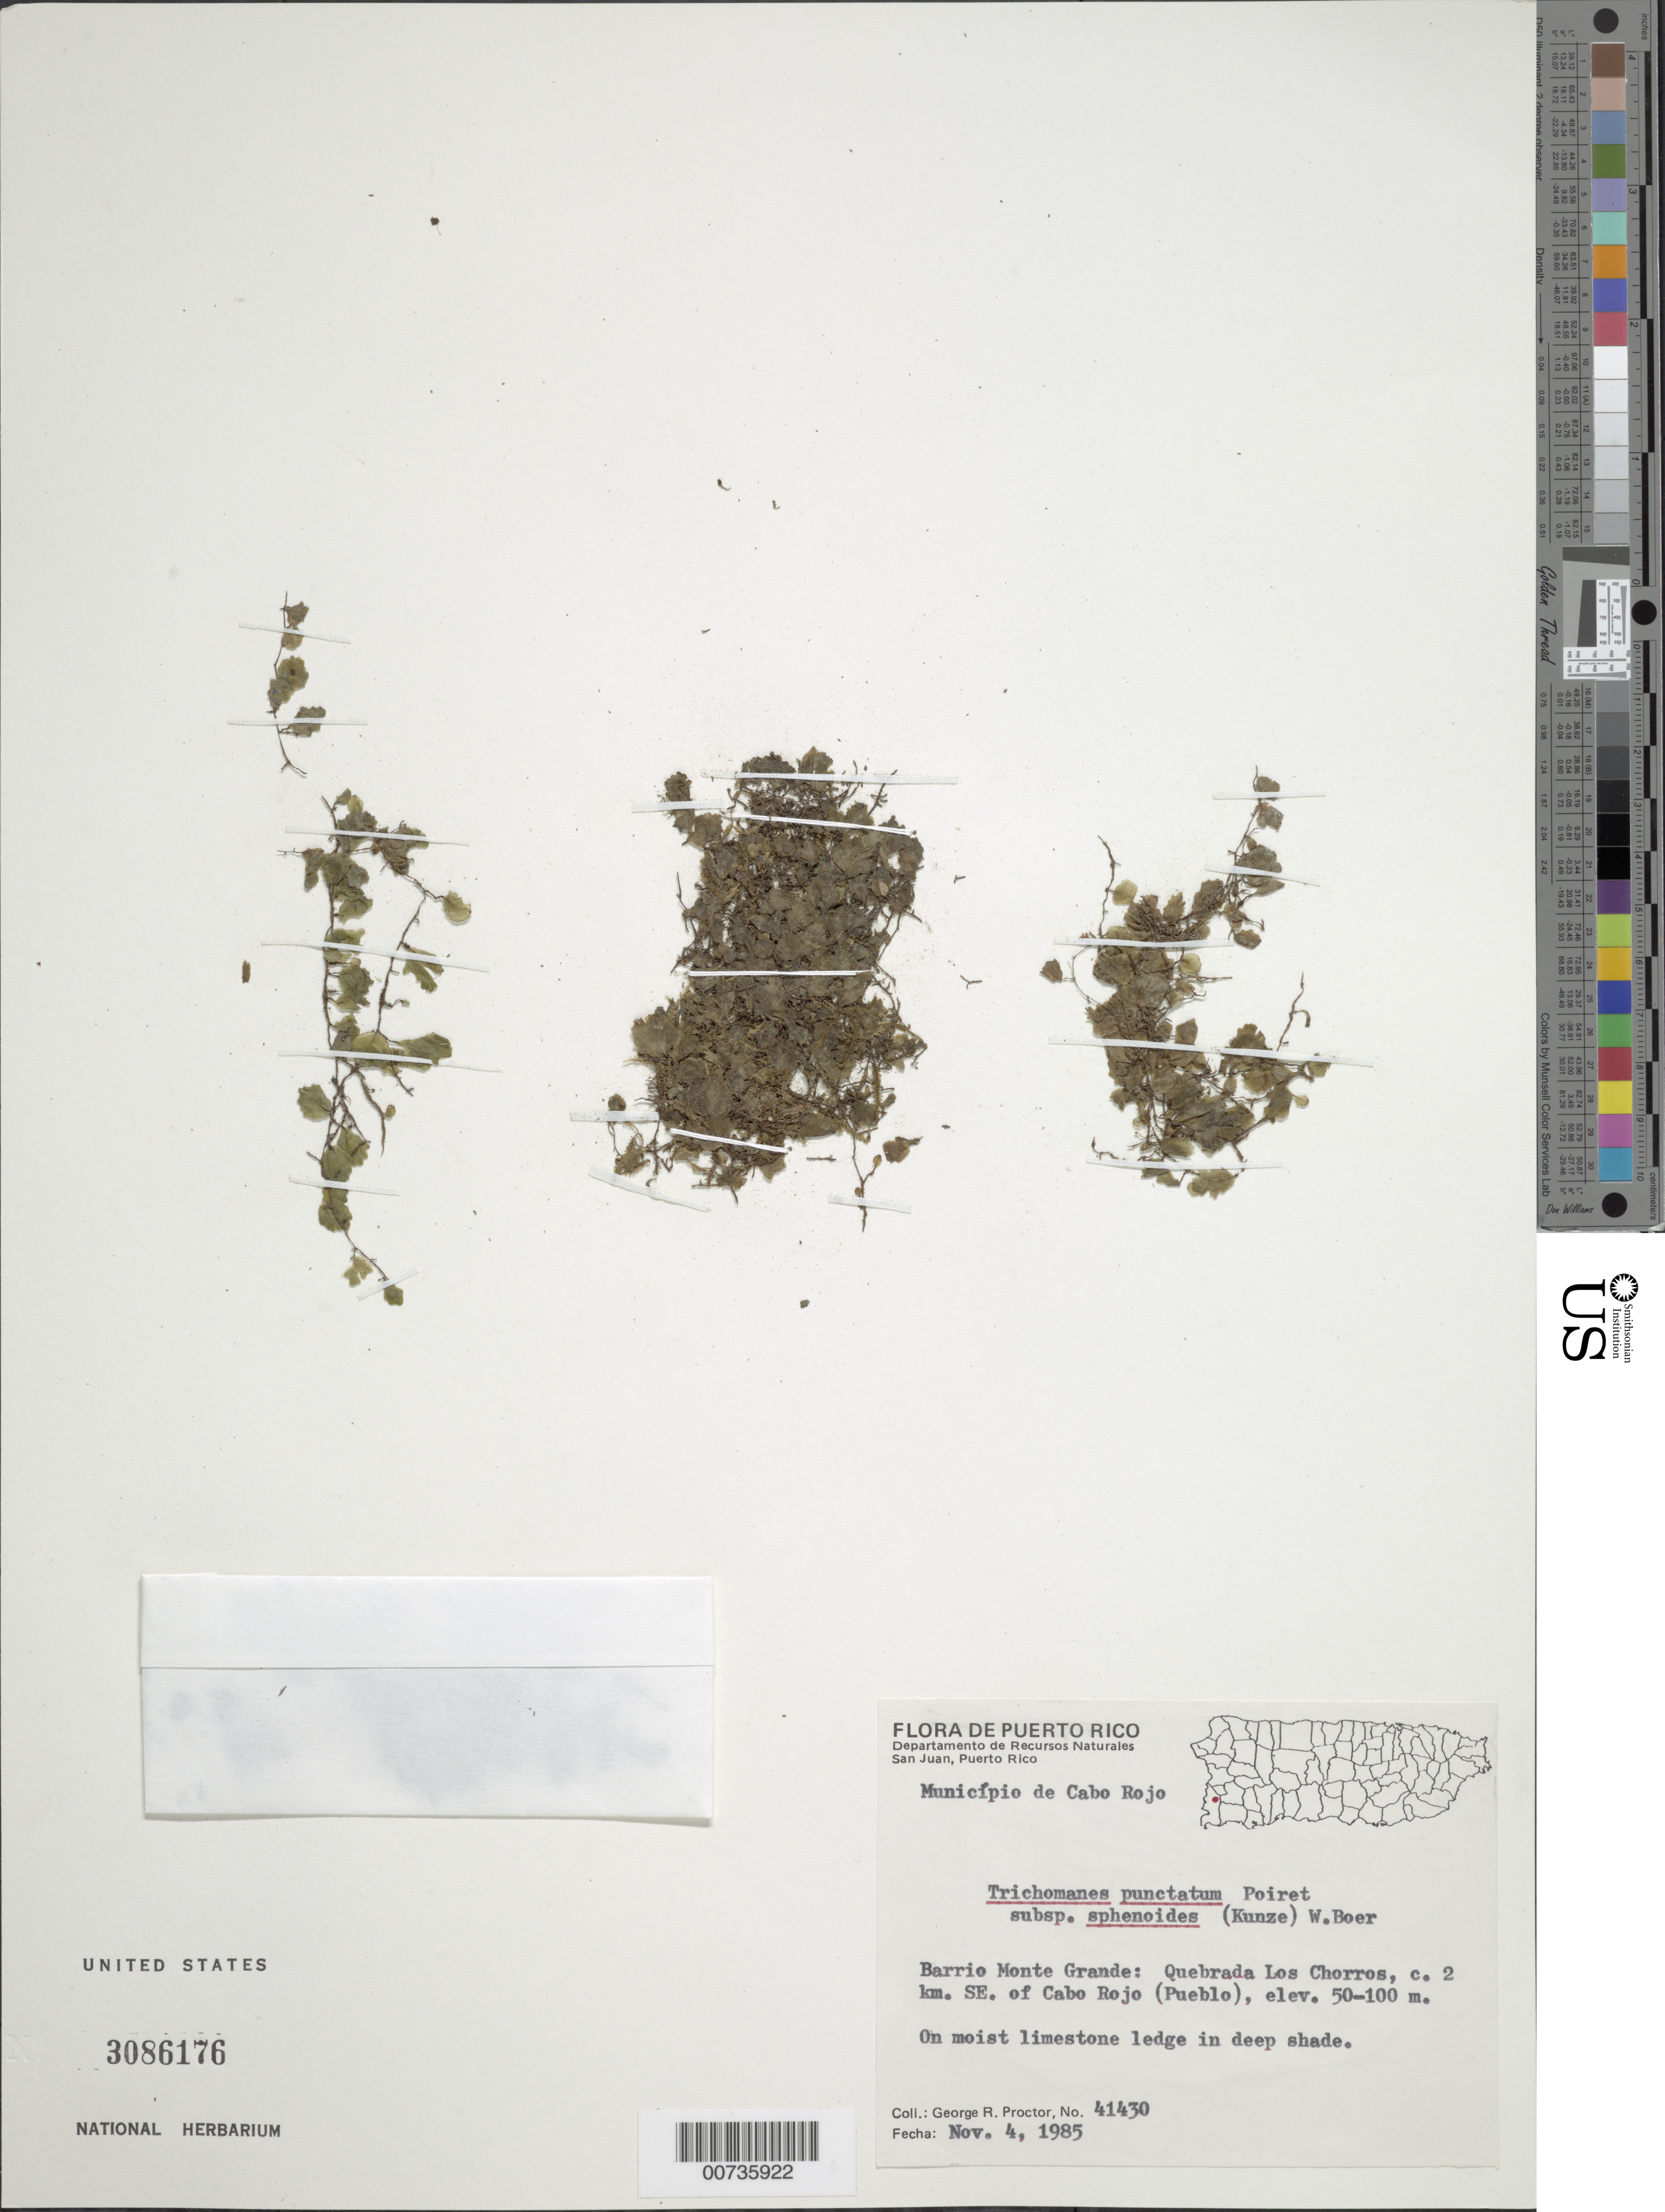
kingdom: Plantae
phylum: Tracheophyta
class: Polypodiopsida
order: Hymenophyllales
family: Hymenophyllaceae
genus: Didymoglossum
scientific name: Didymoglossum punctatum subsp. spheroides (Kunze) comb. nov., ined 2015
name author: (Kunze)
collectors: G. R. Proctor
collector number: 41430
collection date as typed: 04 Nov 1985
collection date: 1985-11-04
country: Puerto Rico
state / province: Cabo Rojo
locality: Mun. Cabo Rojo, Barrio Monte Grande: Quebrada Los Chorros, c. 2 km SE of Cabo Rojo (Pueblo)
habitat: On moist limestone ledge in deep shade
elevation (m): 50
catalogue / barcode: US 3086176